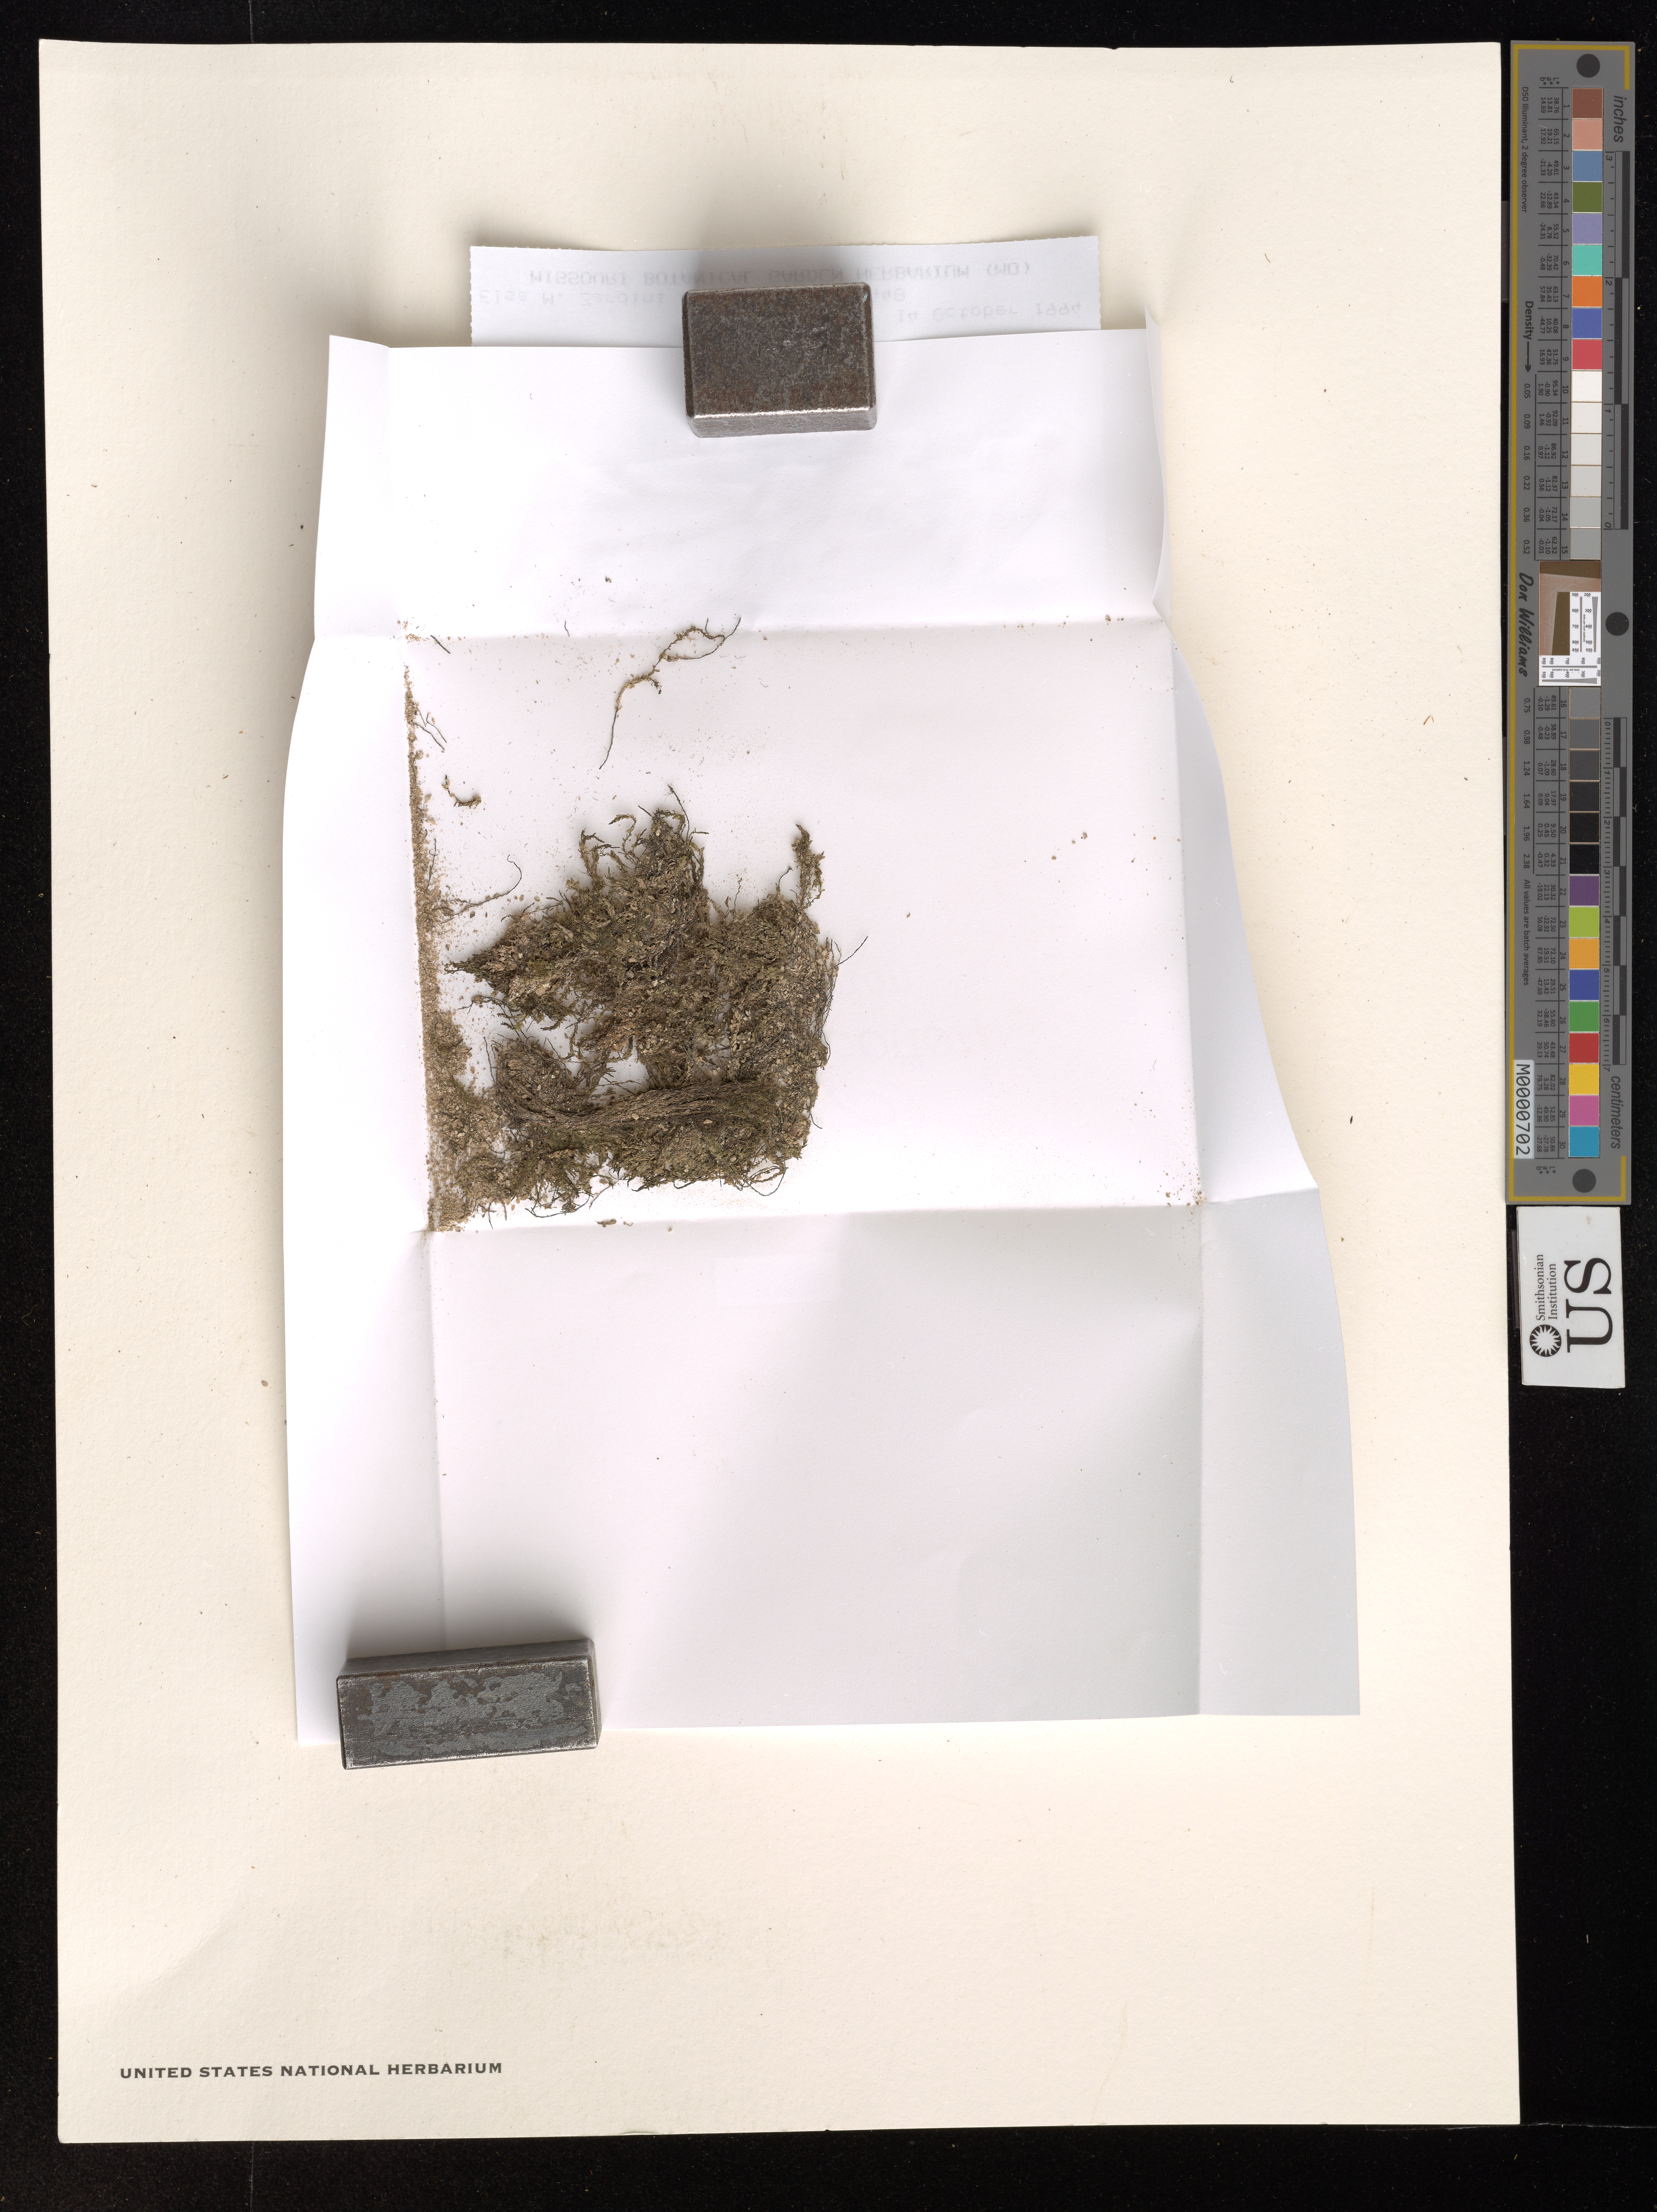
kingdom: Plantae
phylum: Bryophyta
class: Bryopsida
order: Bryales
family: Bryaceae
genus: Bryum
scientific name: Bryum limbatum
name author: Müll. Hal.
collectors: E. Zardini & A. Ramirez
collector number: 41448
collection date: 1994-10-14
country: Paraguay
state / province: Concepcion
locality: Estancia Garay-Cué. San Antonio. Arroyo Tagatiyá-Guazú.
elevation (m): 330